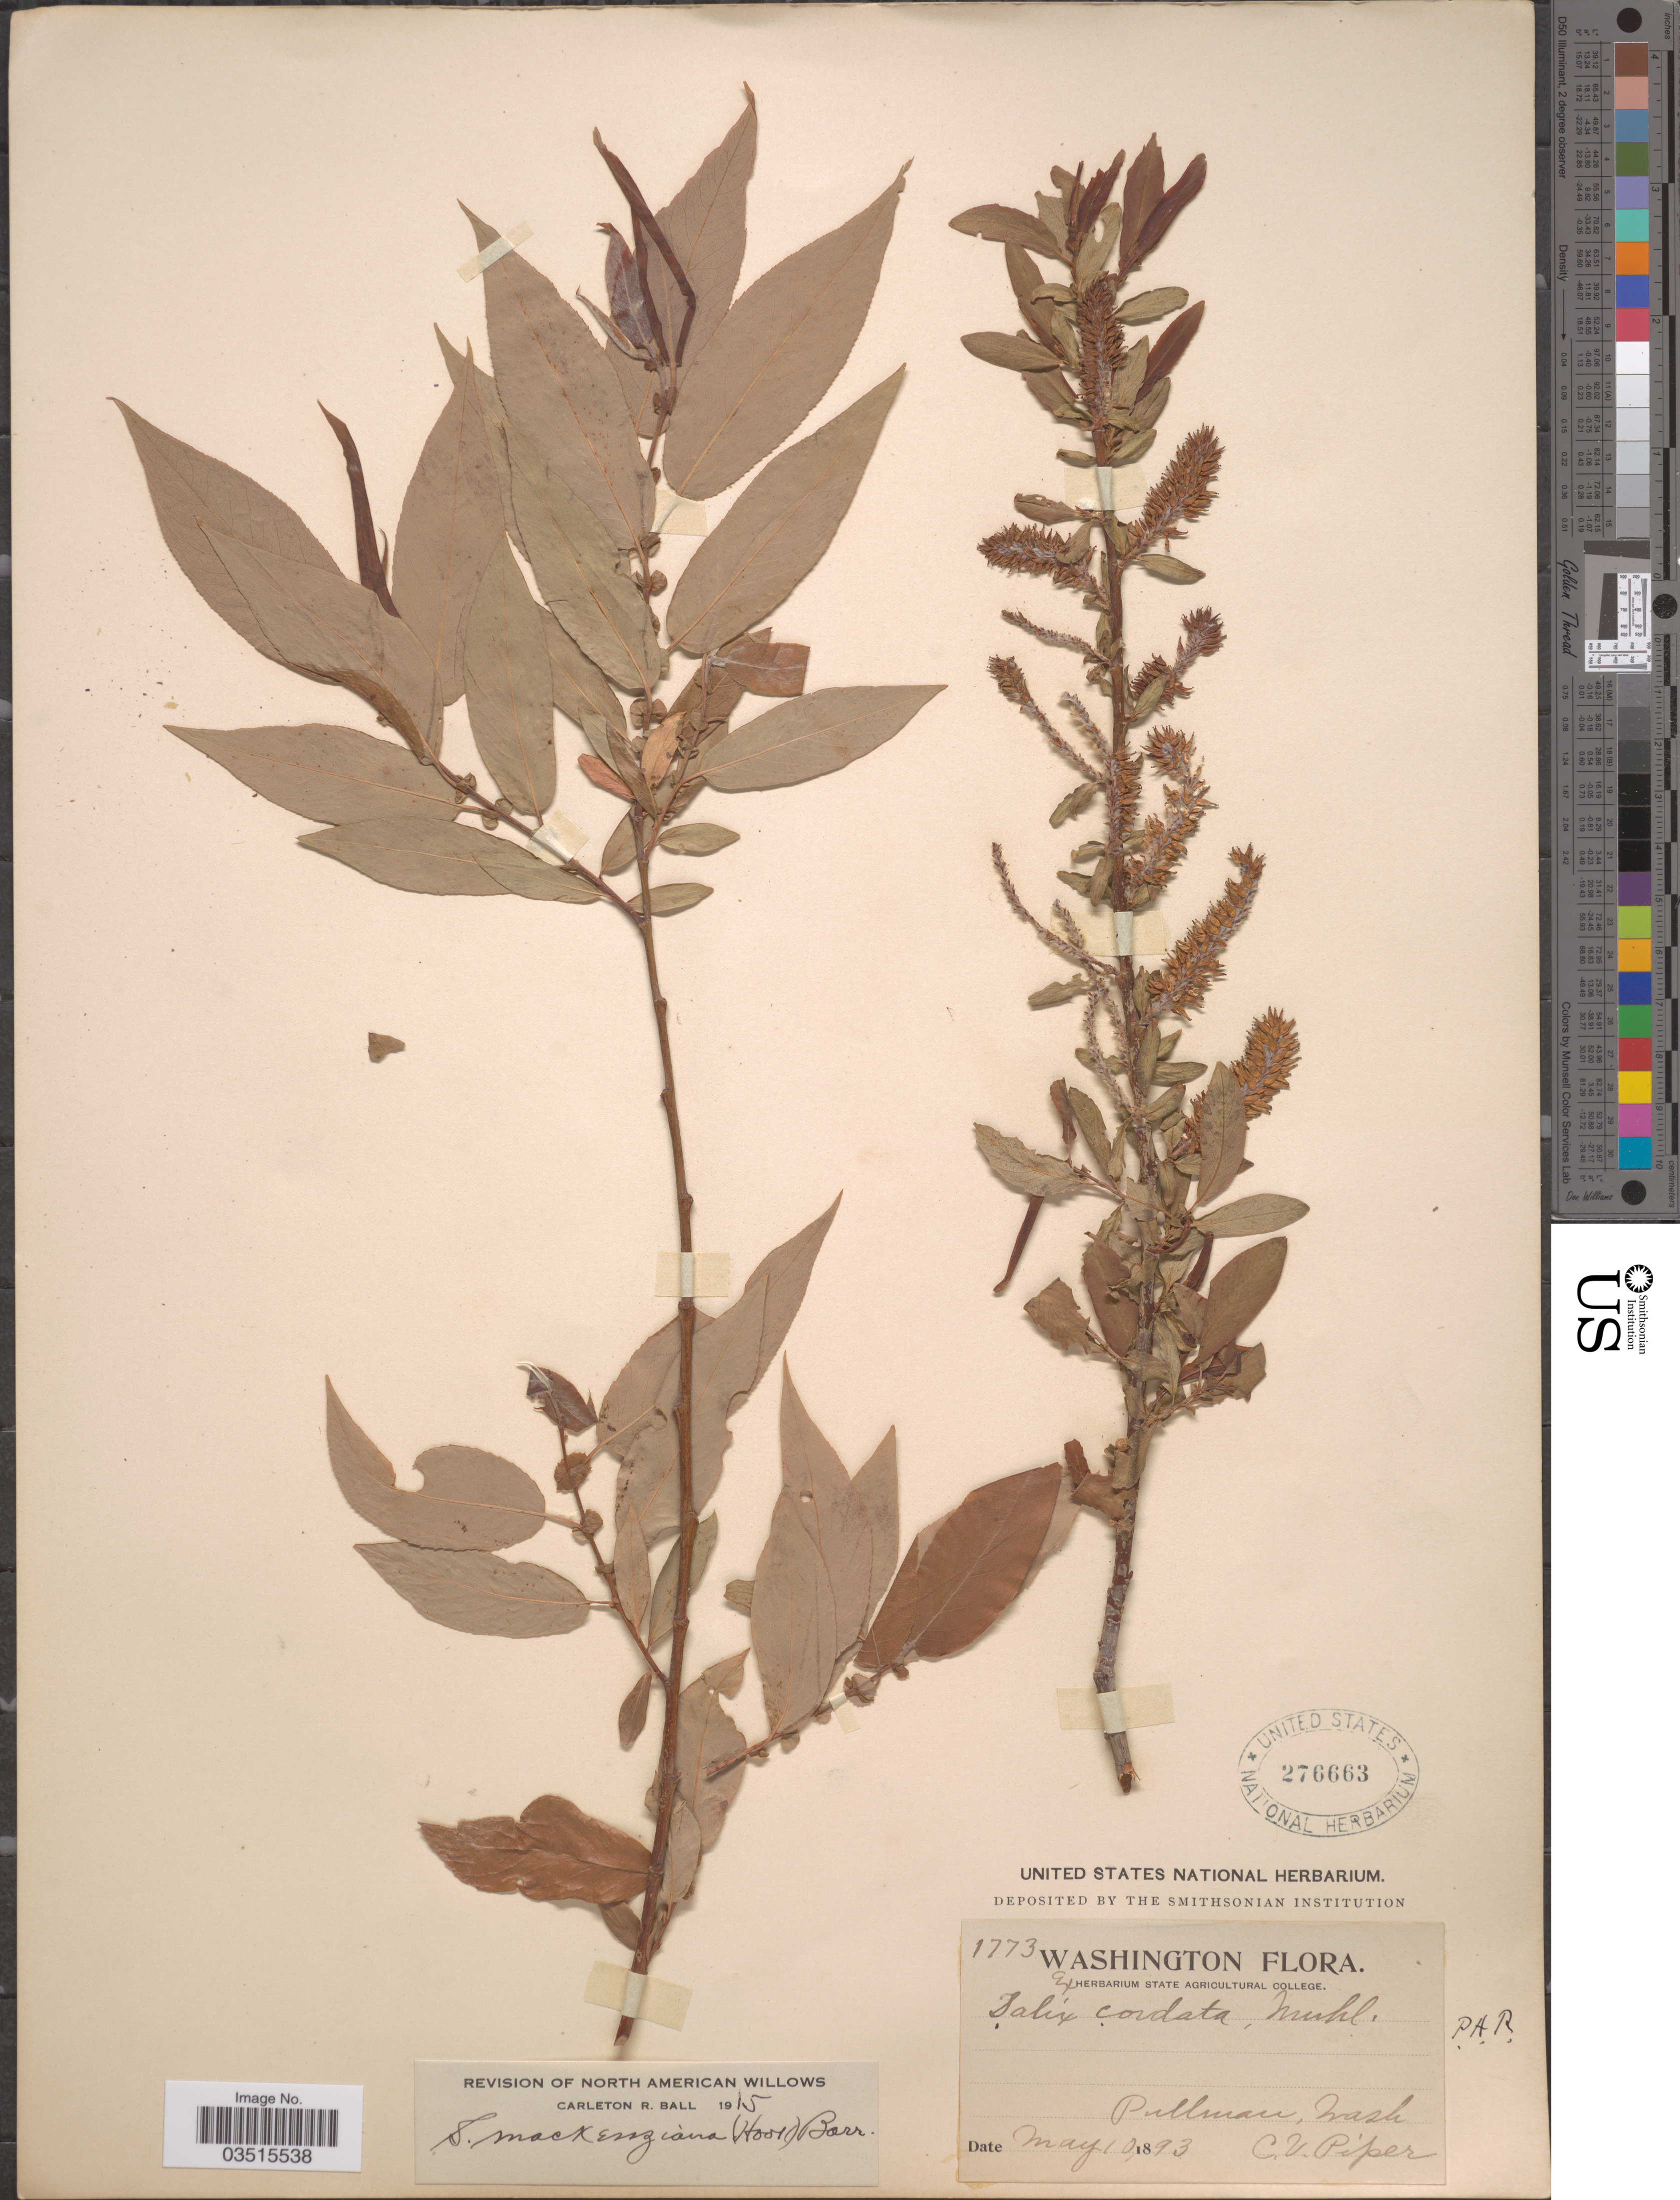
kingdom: Plantae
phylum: Tracheophyta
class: Magnoliopsida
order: Malpighiales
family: Salicaceae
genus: Salix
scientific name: Salix mackenziana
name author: (Hook.) Barratt ex Hook.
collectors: C. V. Piper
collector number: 1773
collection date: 1893-05-10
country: United States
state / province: Washington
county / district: Whitman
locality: Pullman.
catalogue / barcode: US 276663